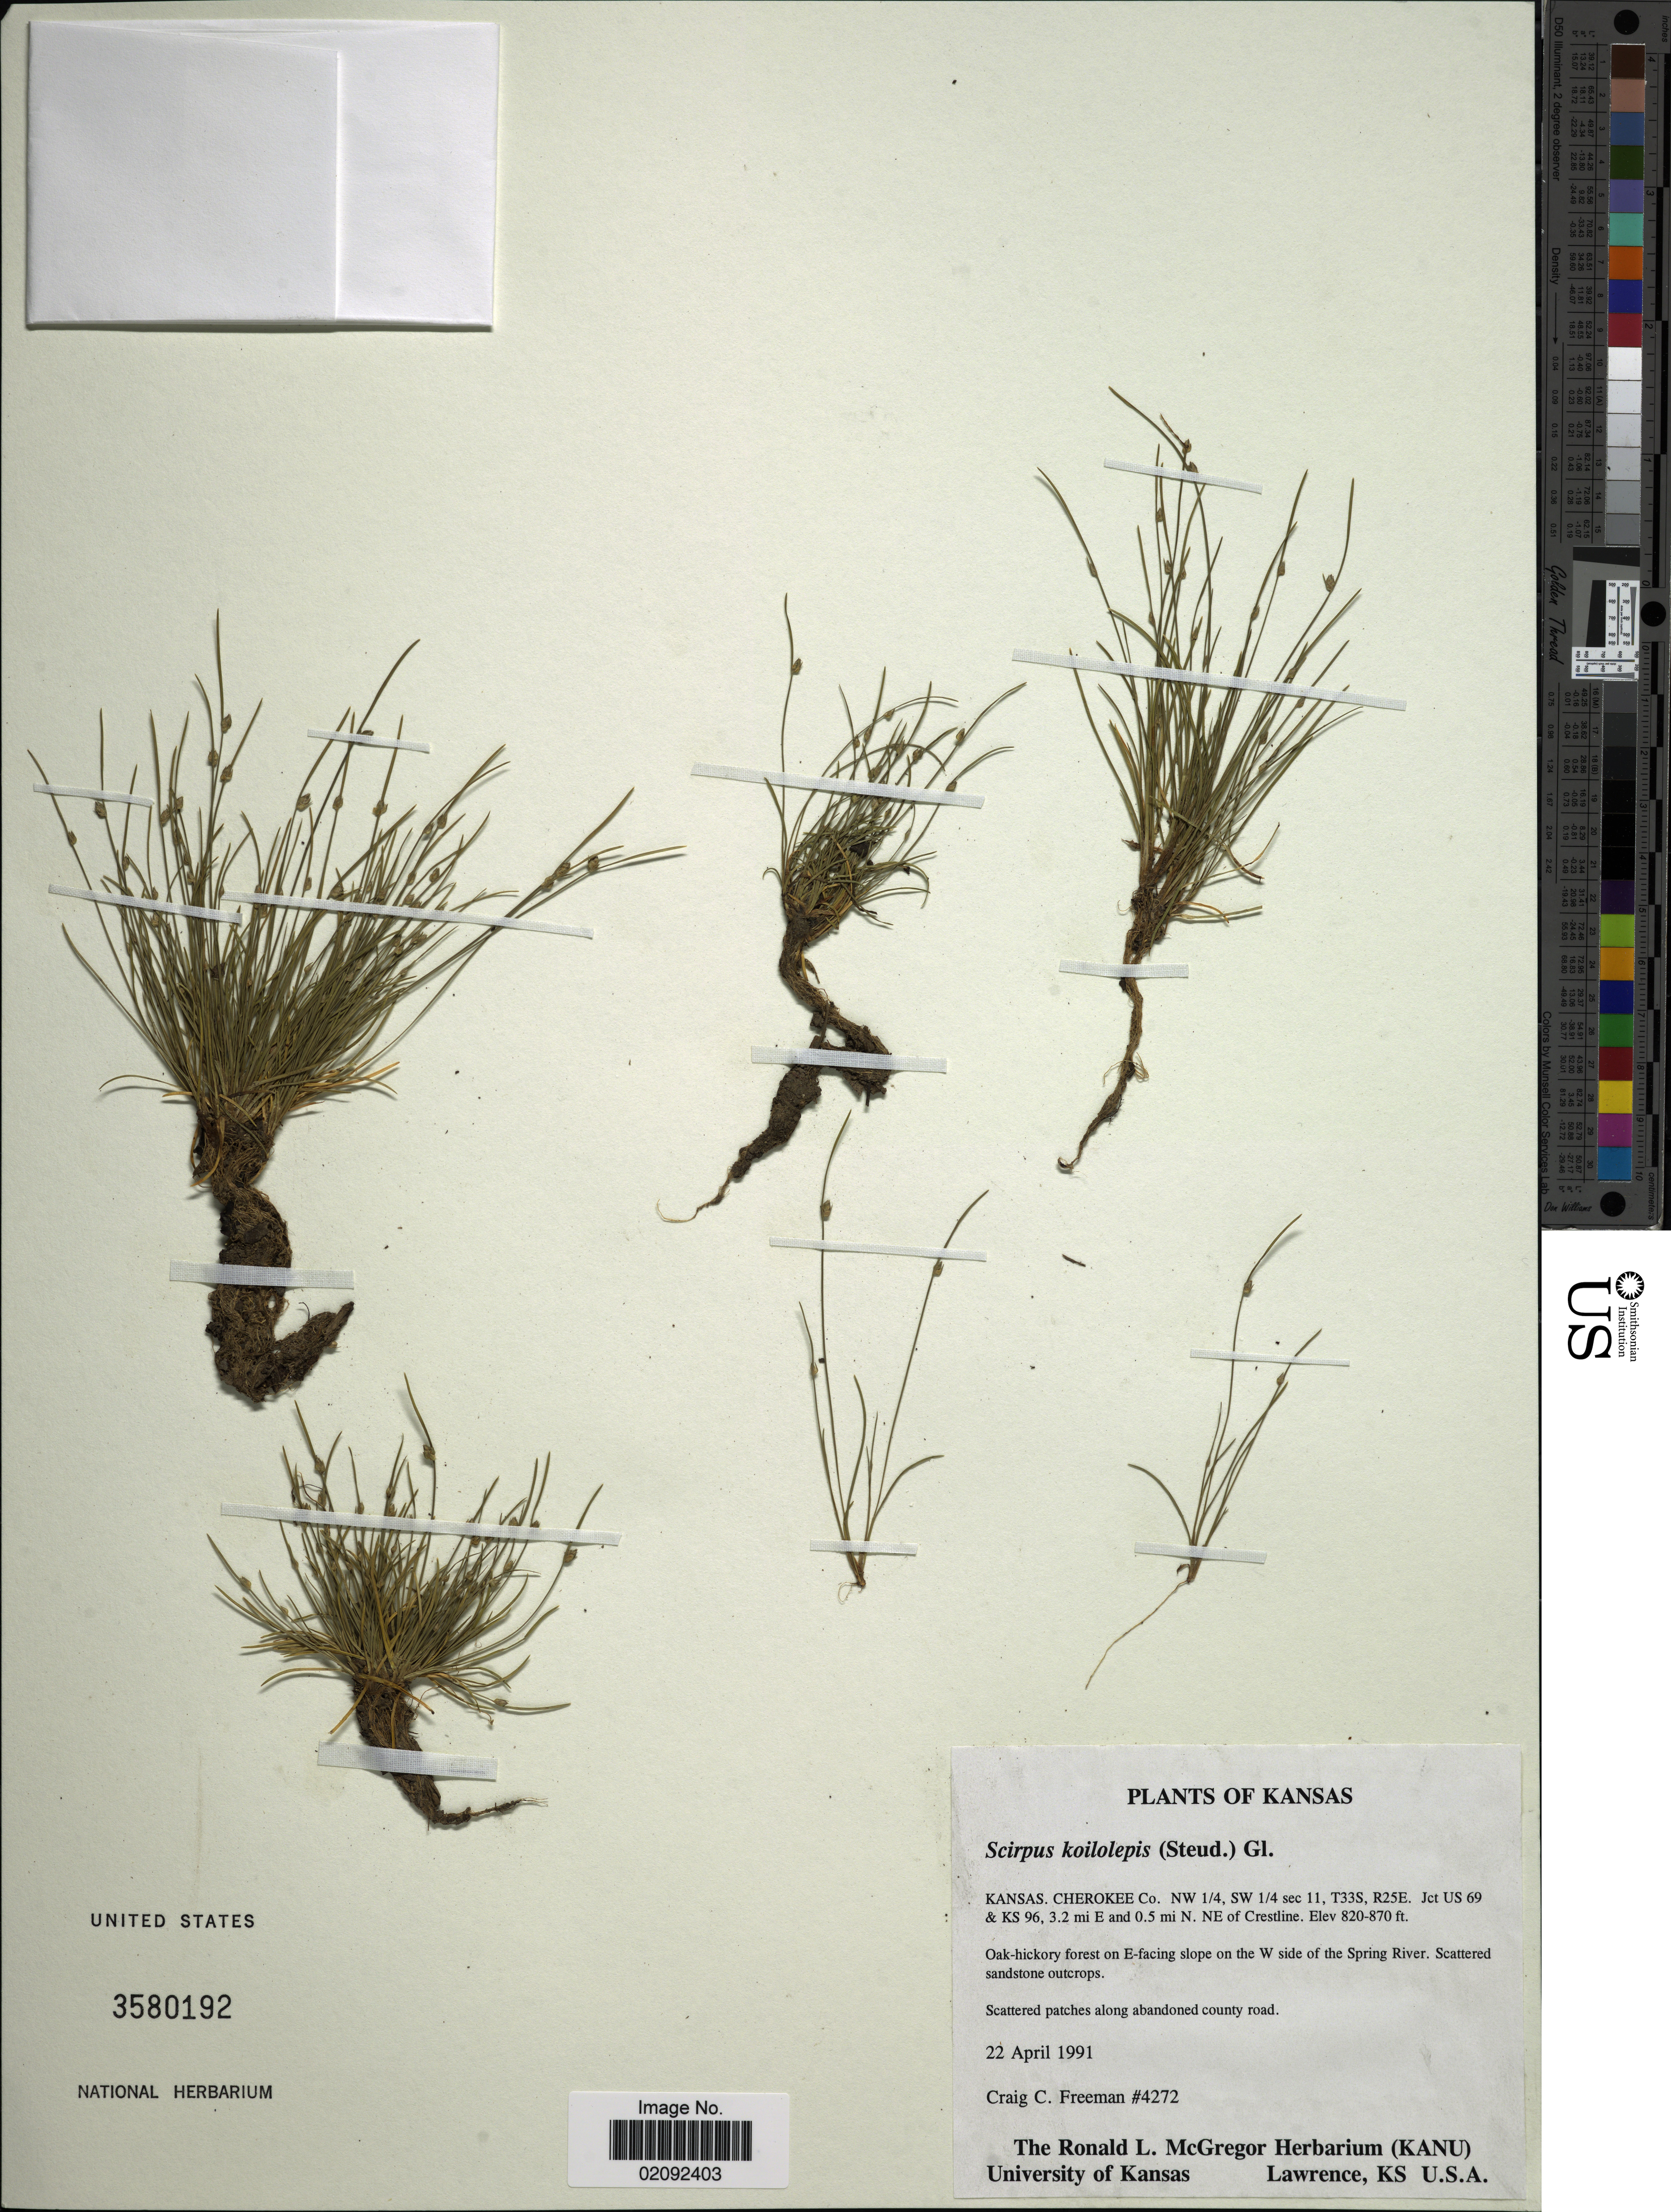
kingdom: Plantae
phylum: Tracheophyta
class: Liliopsida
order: Poales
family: Cyperaceae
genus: Isolepis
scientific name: Isolepis carinata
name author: Hook. & Arn. ex Torr.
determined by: Strong, M. T., (US), Smithsonian Institution - National Museum of Natural History (UNITED STATES)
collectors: C. C. Freeman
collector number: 4272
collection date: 1991-04-22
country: United States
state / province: Kansas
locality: Cherokee Co. NW 1/4, SW 1/4 sec 11, T33S, R25E. Jct US 69 & KS 96, 3.2 mi E and 0.5 mi N. NE of Crestline, Oak-hickory forest on E-facing slope on the W side of the Spring River.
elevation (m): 250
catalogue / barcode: US 3580192